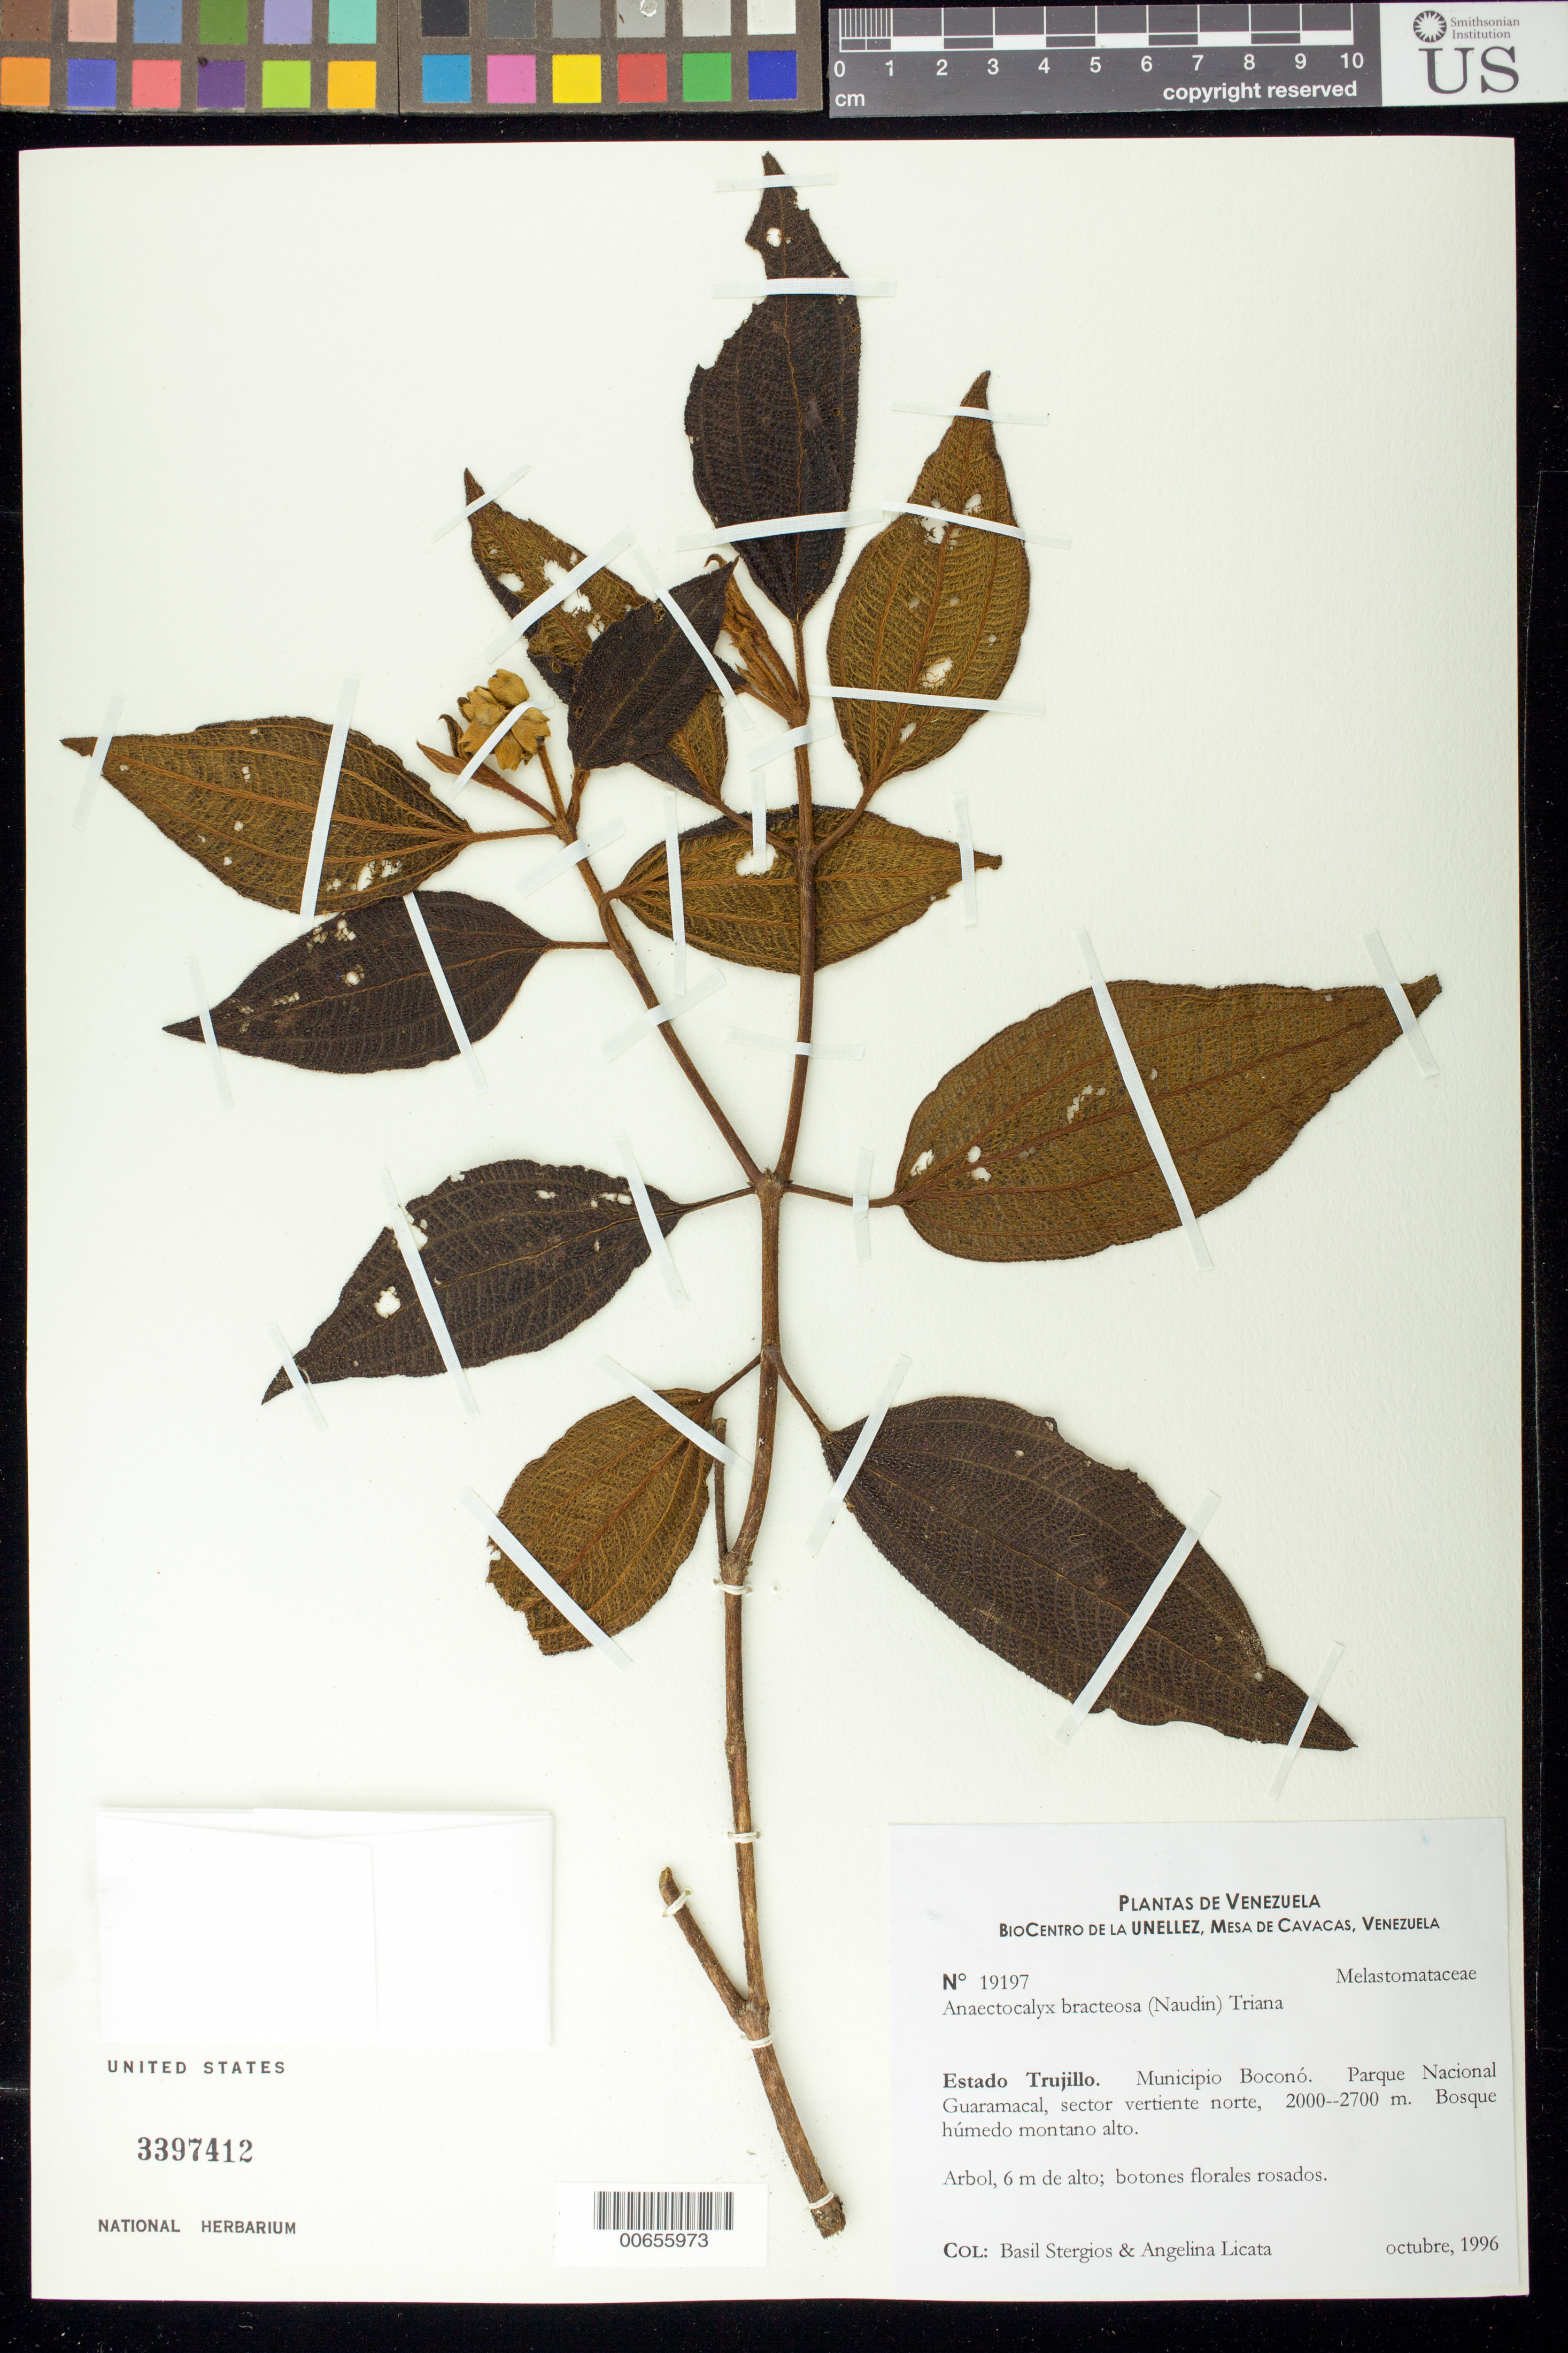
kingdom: Plantae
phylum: Tracheophyta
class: Magnoliopsida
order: Myrtales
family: Melastomataceae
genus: Anaectocalyx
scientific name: Anaectocalyx bracteosa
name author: (Naudin) Triana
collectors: B. G. Stergios & A. Licata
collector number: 19197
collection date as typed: Oct 1996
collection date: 1996-10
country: Venezuela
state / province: Trujillo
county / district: Boconó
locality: Parque Nacional Guaramacal, vertiente N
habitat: Bosque húmedo montano alto.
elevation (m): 2000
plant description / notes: CTES, PORT, US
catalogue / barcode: US 3397412